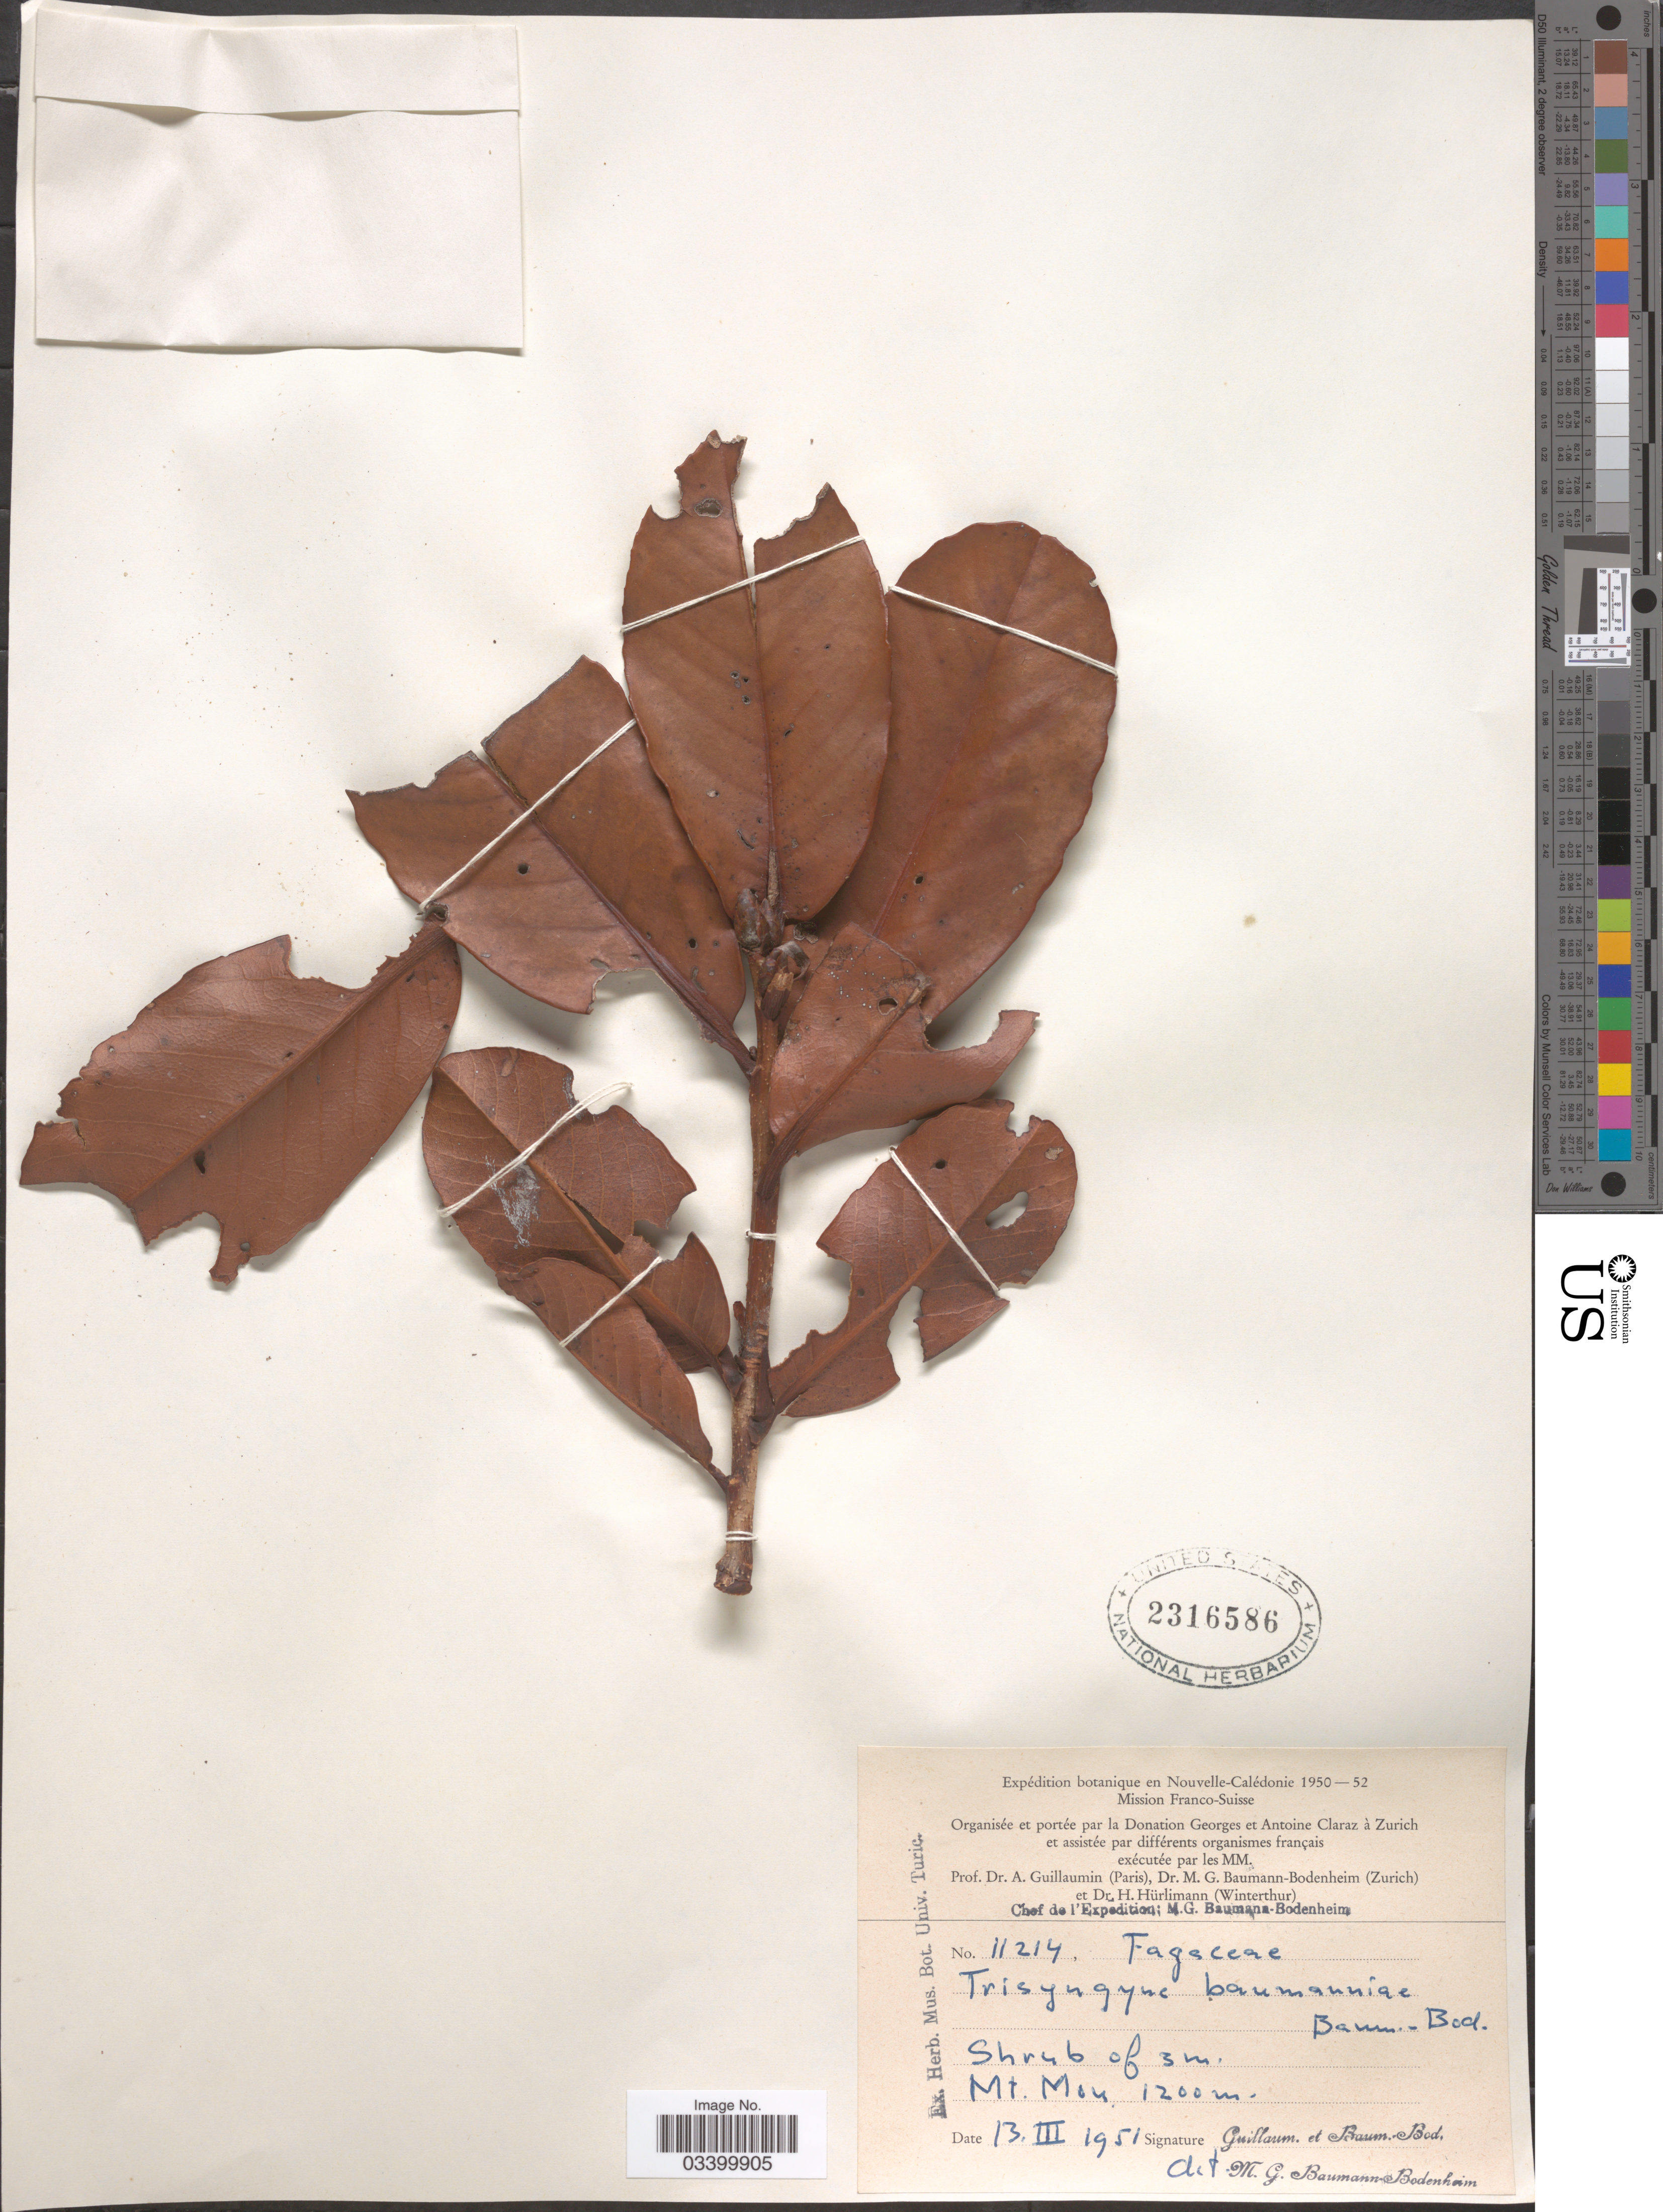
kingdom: Plantae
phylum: Tracheophyta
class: Magnoliopsida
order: Fagales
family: Nothofagaceae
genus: Nothofagus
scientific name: Nothofagus baumanniae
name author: (Baum.-Bod.) Steenis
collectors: A. Guillaumin & M. G. Baumann-Bodenheim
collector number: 11214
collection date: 1951-03-13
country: New Caledonia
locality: Nouvelle-Calédonie. Mt. Mou.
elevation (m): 1200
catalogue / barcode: US 2316586